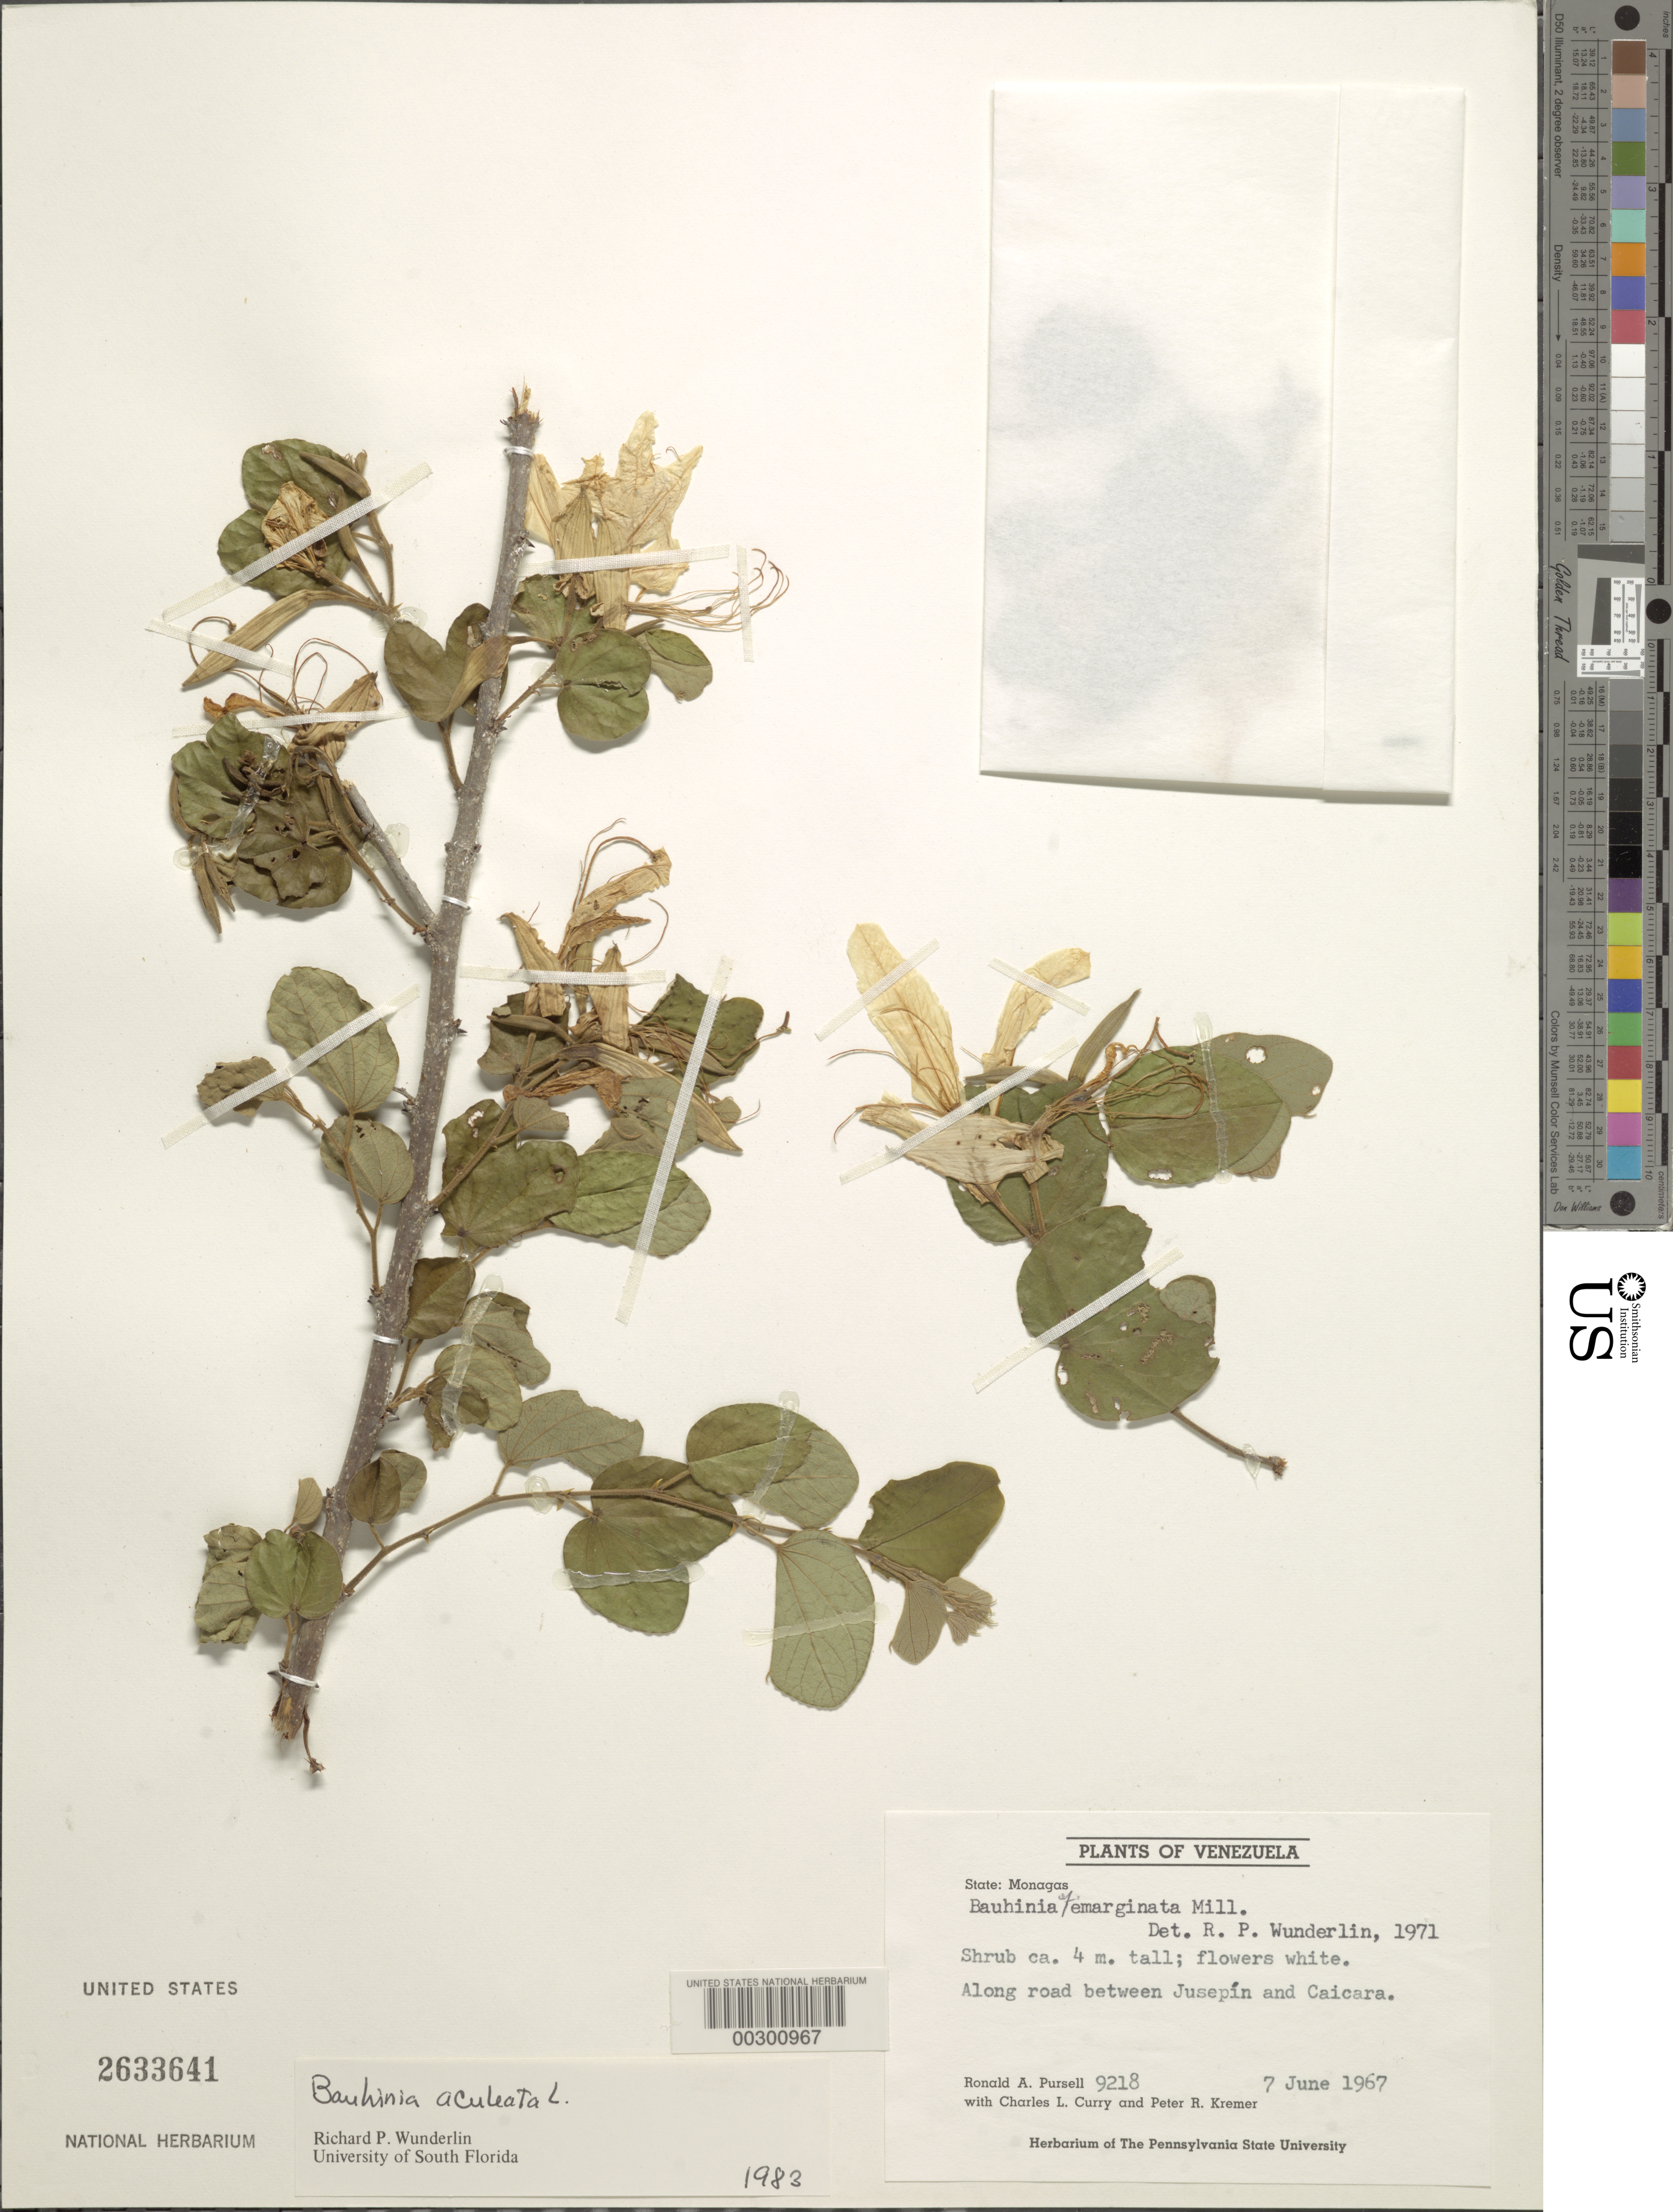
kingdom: Plantae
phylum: Tracheophyta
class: Magnoliopsida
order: Fabales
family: Fabaceae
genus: Bauhinia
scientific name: Bauhinia aculeata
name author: L.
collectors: R. A. Pursell, C. L. Curry & P. R. Kremer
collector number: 9218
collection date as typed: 07 Jun 1967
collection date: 1967-06-07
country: Venezuela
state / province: Monagas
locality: Between jusepin and caicara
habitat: Along road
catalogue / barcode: US 2633641